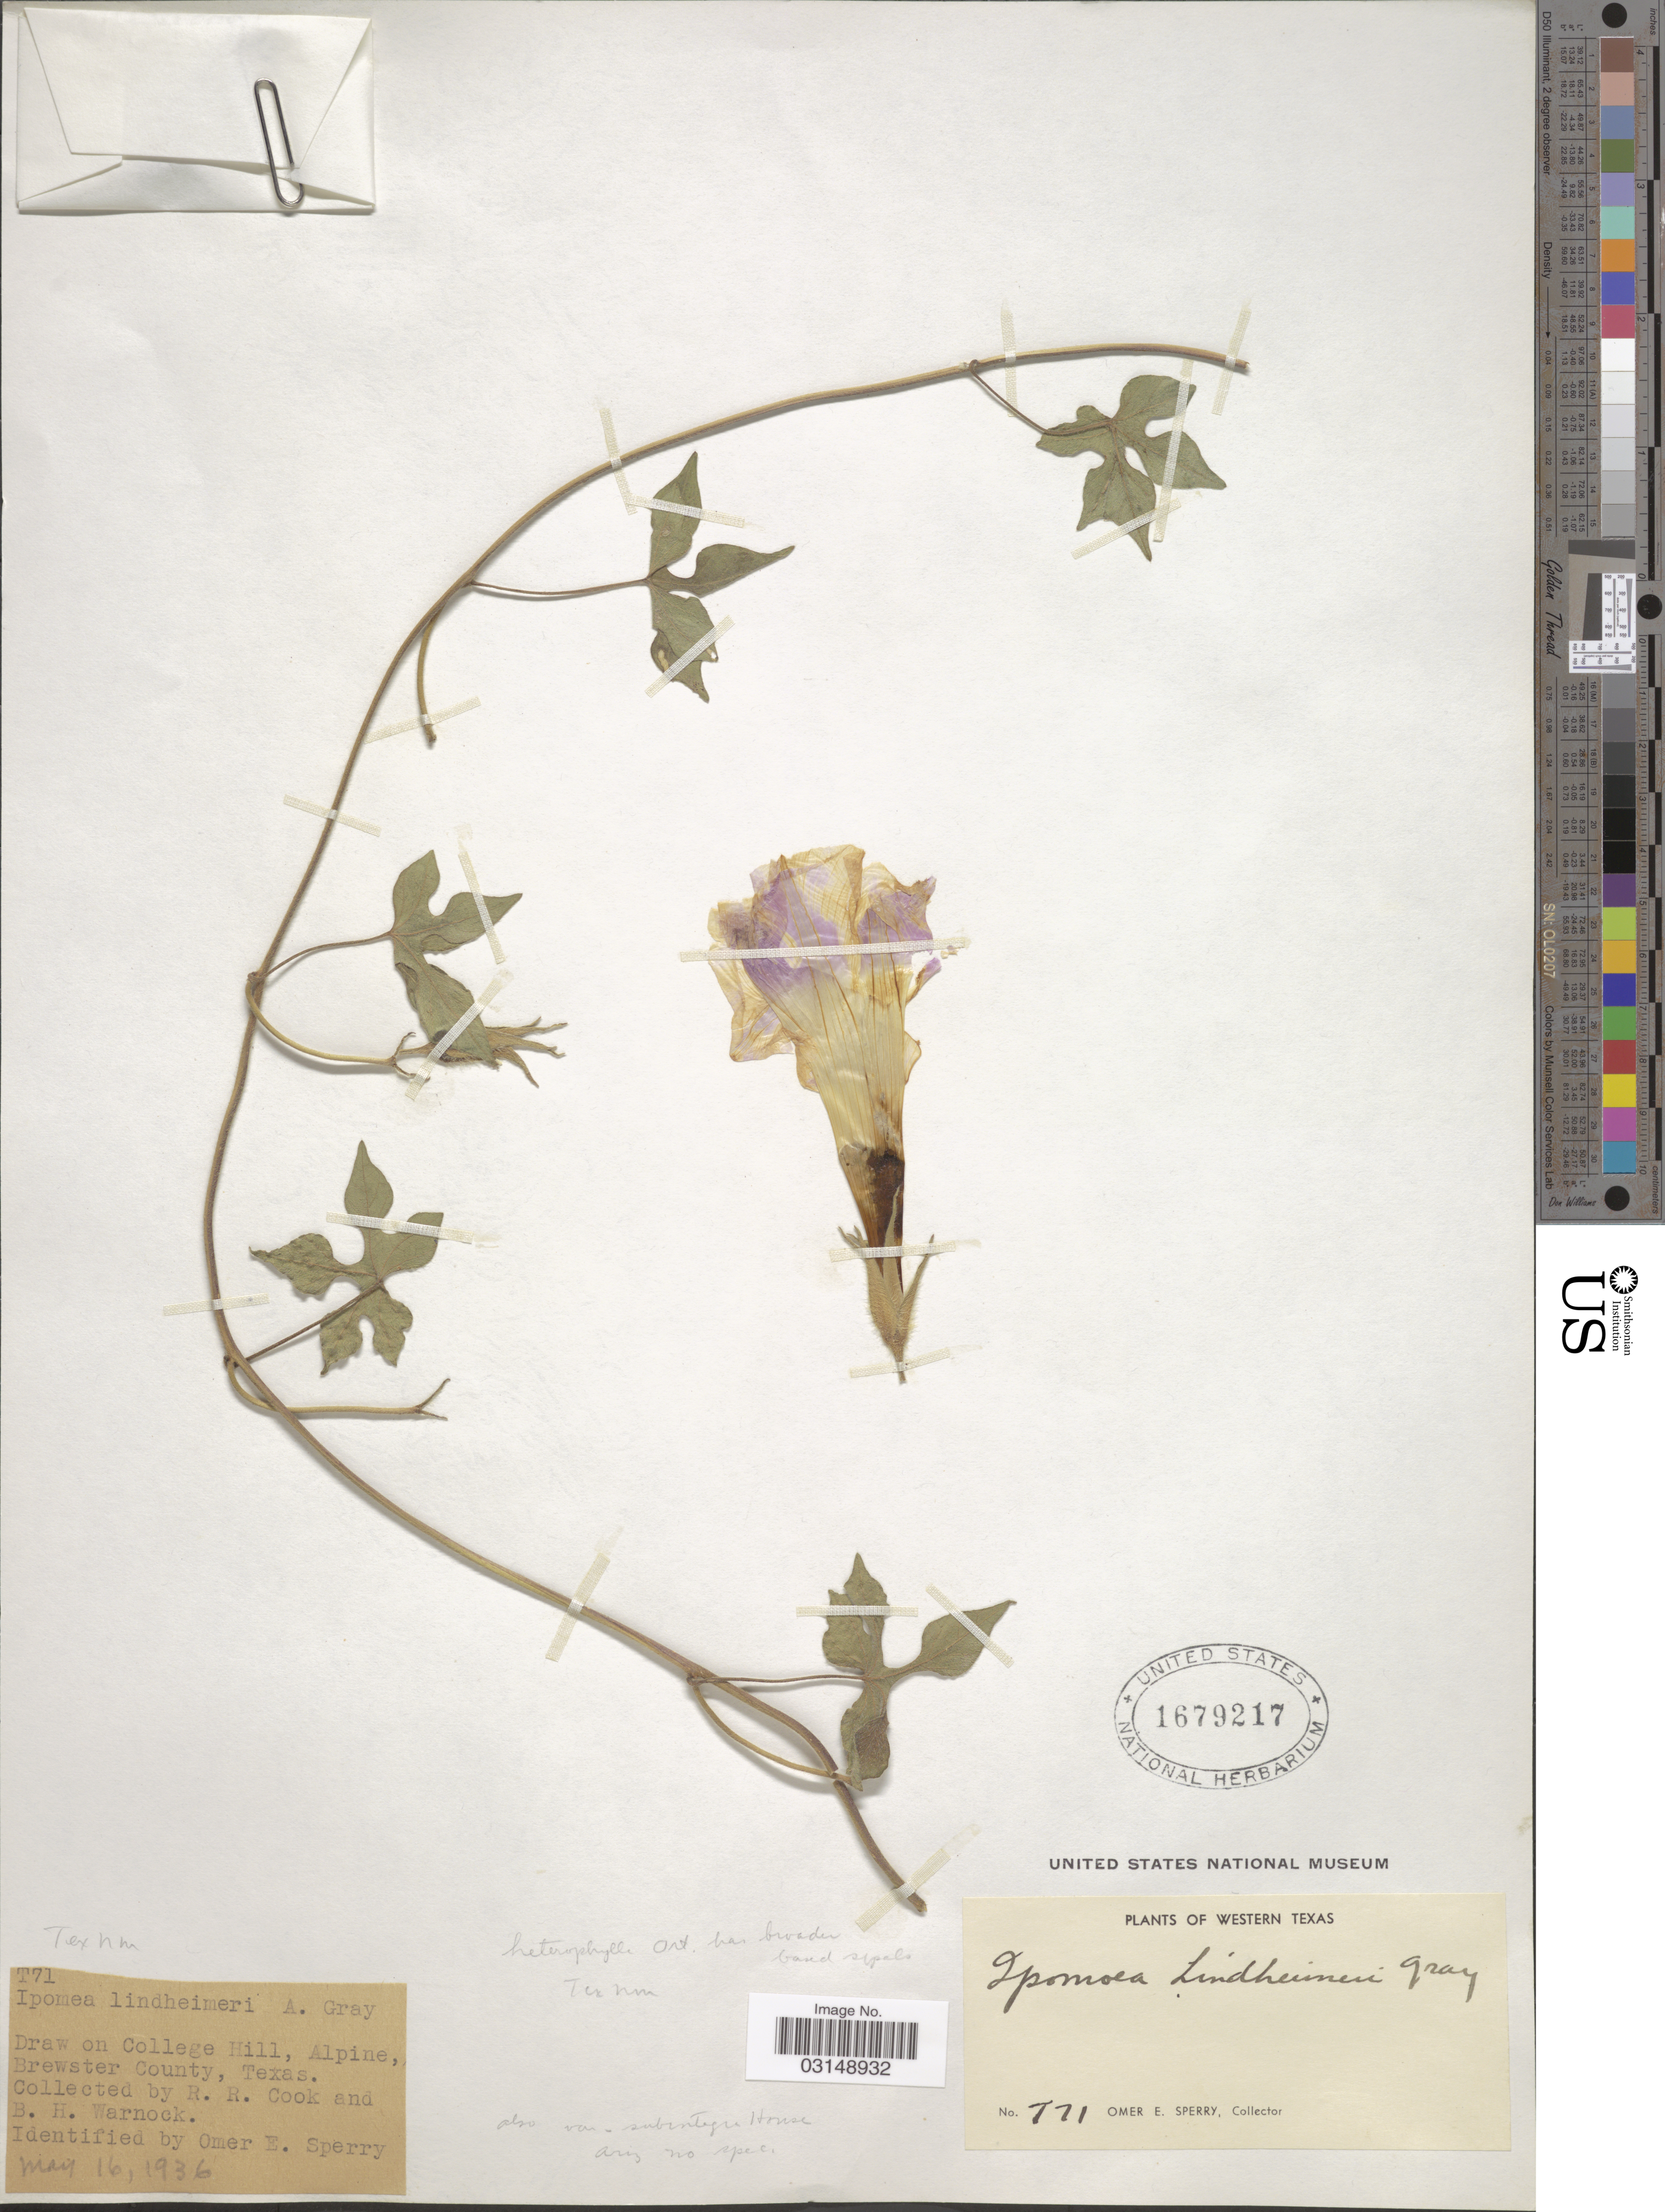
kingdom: Plantae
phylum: Tracheophyta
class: Magnoliopsida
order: Solanales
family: Convolvulaceae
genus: Ipomoea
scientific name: Ipomoea lindheimeri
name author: A. Gray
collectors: R. R. Cook & B. H. Warnock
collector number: T71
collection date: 1936-05-16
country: United States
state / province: Texas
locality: Draw on College Hill, Alpine, Brewster County.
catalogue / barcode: US 1679217